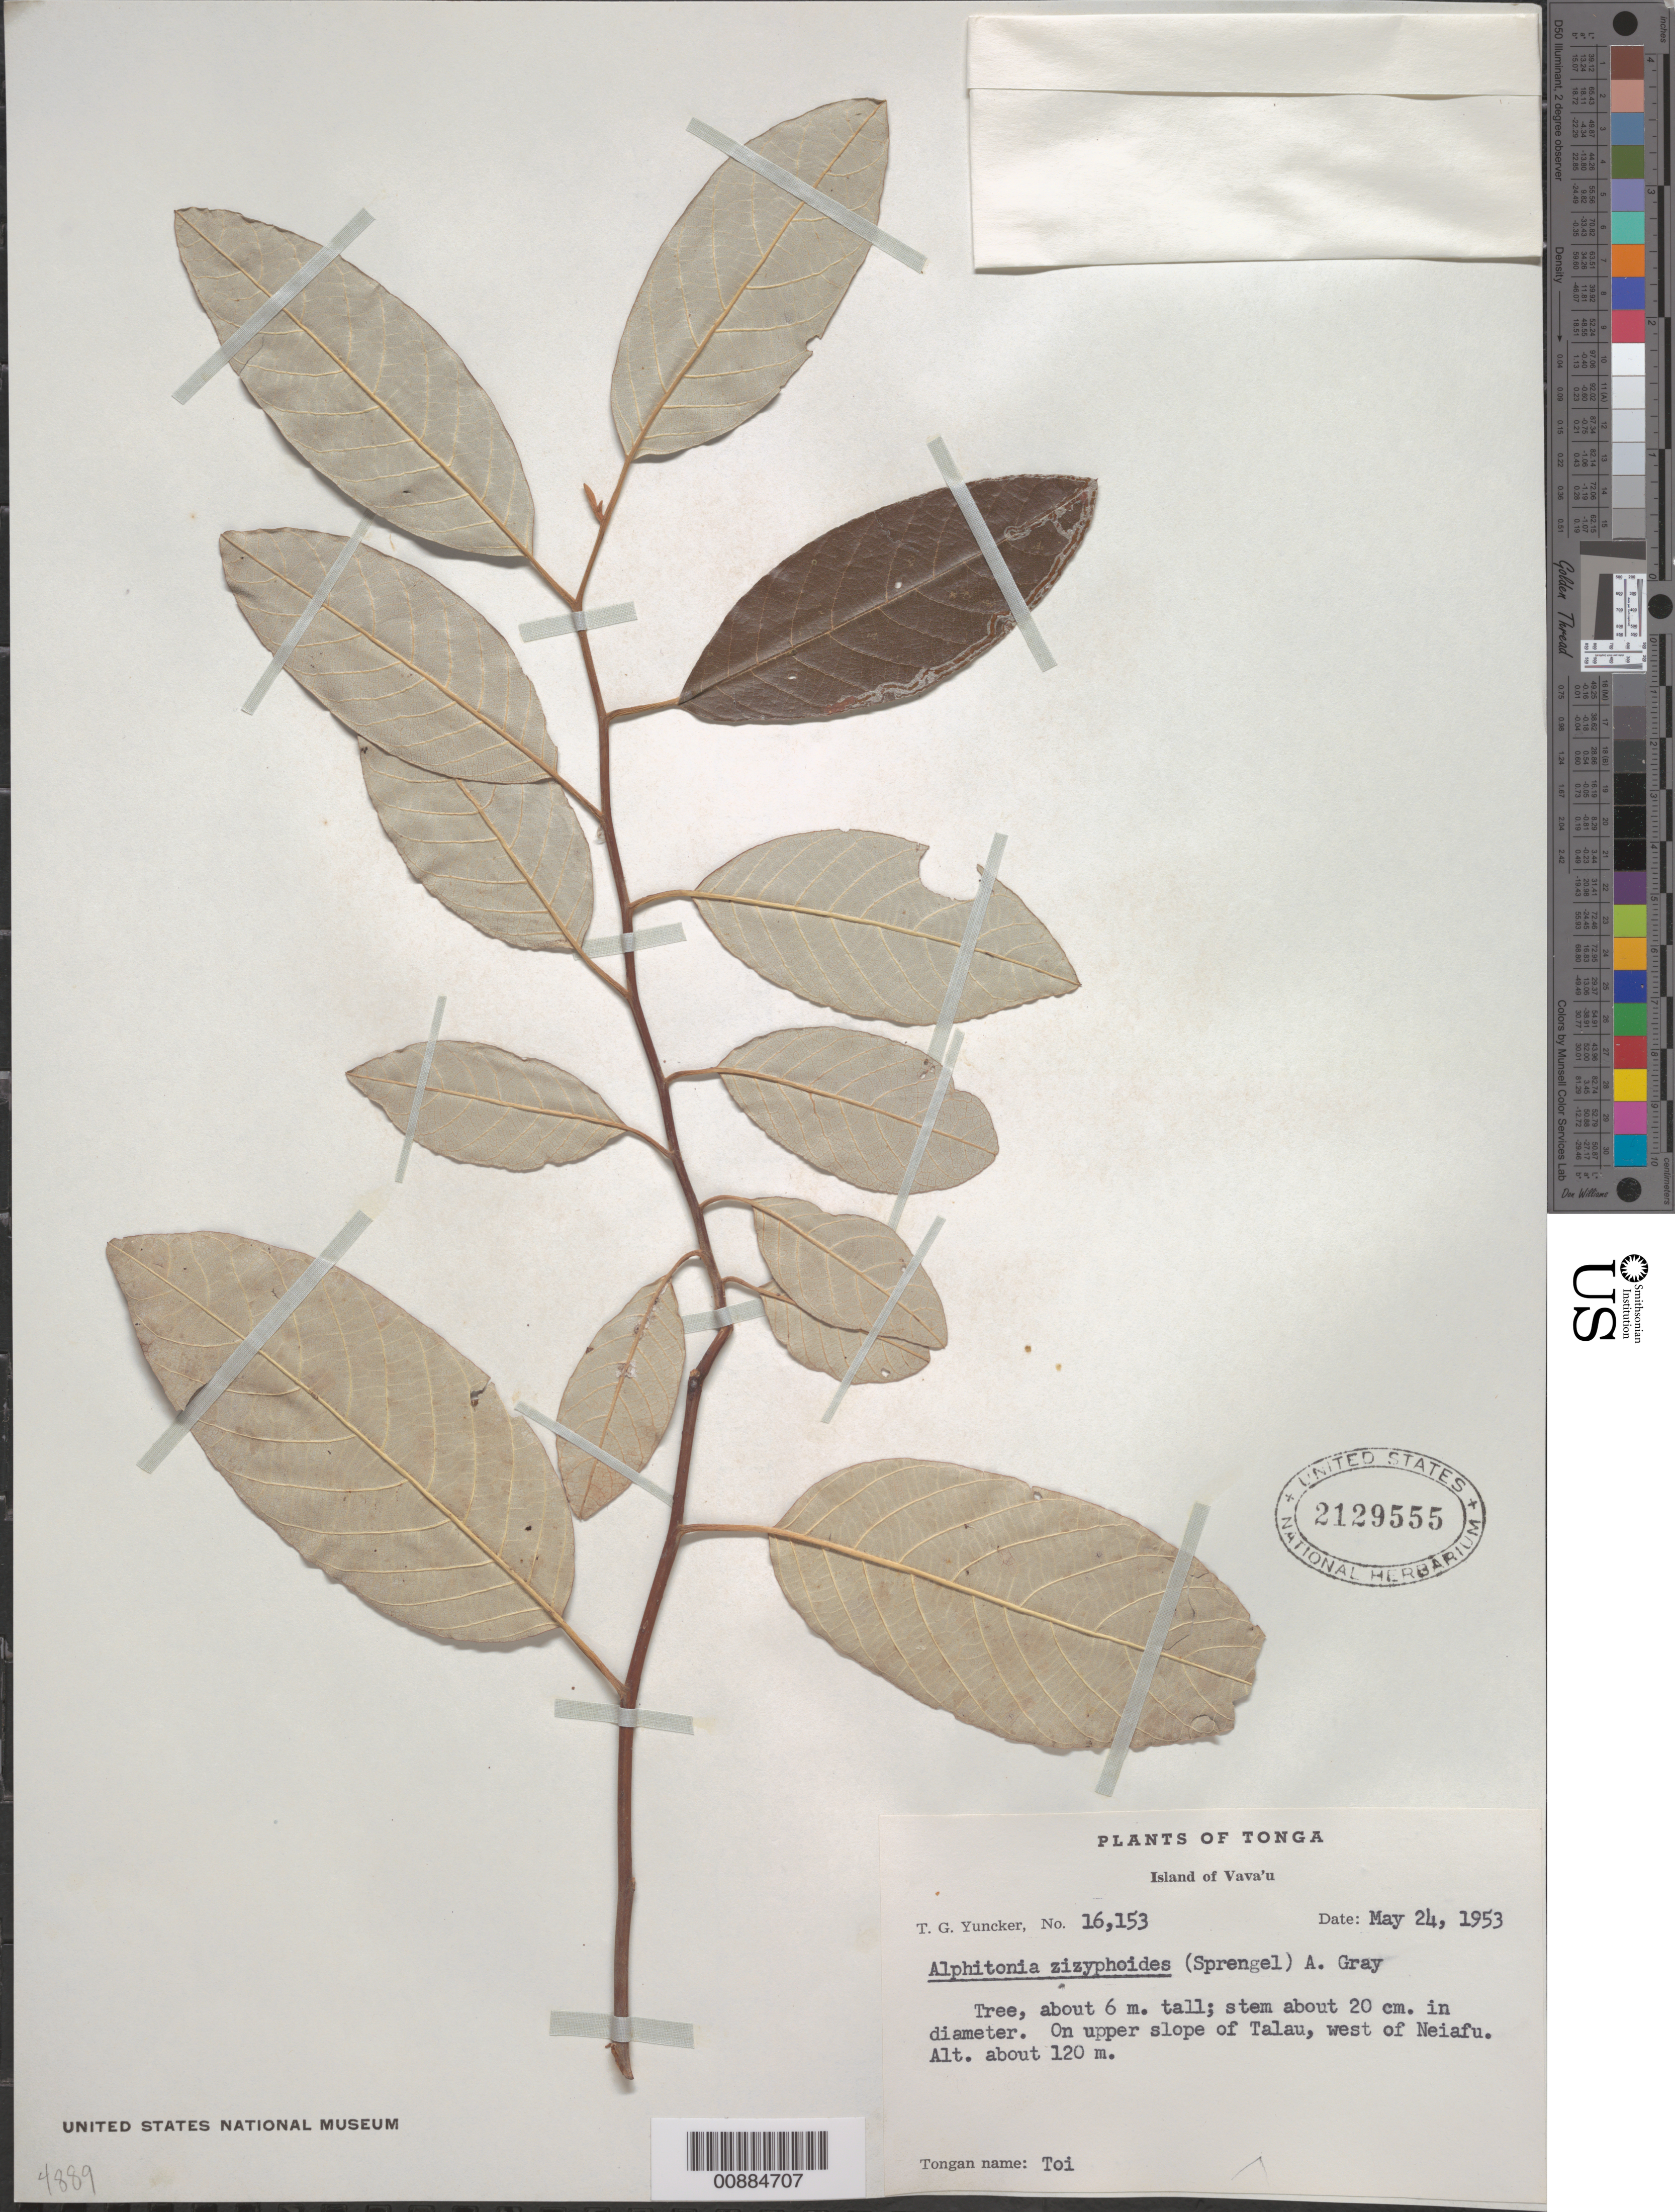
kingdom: Plantae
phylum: Tracheophyta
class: Magnoliopsida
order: Rosales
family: Rhamnaceae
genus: Alphitonia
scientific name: Alphitonia zizyphoides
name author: (Sol. ex Spreng.) A. Gray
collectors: T. G. Yuncker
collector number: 16153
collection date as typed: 24 May 1953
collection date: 1953-05-24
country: Tonga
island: Vava'u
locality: On upper slope of Talau, west of Neiafu.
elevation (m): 120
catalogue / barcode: US 2129555